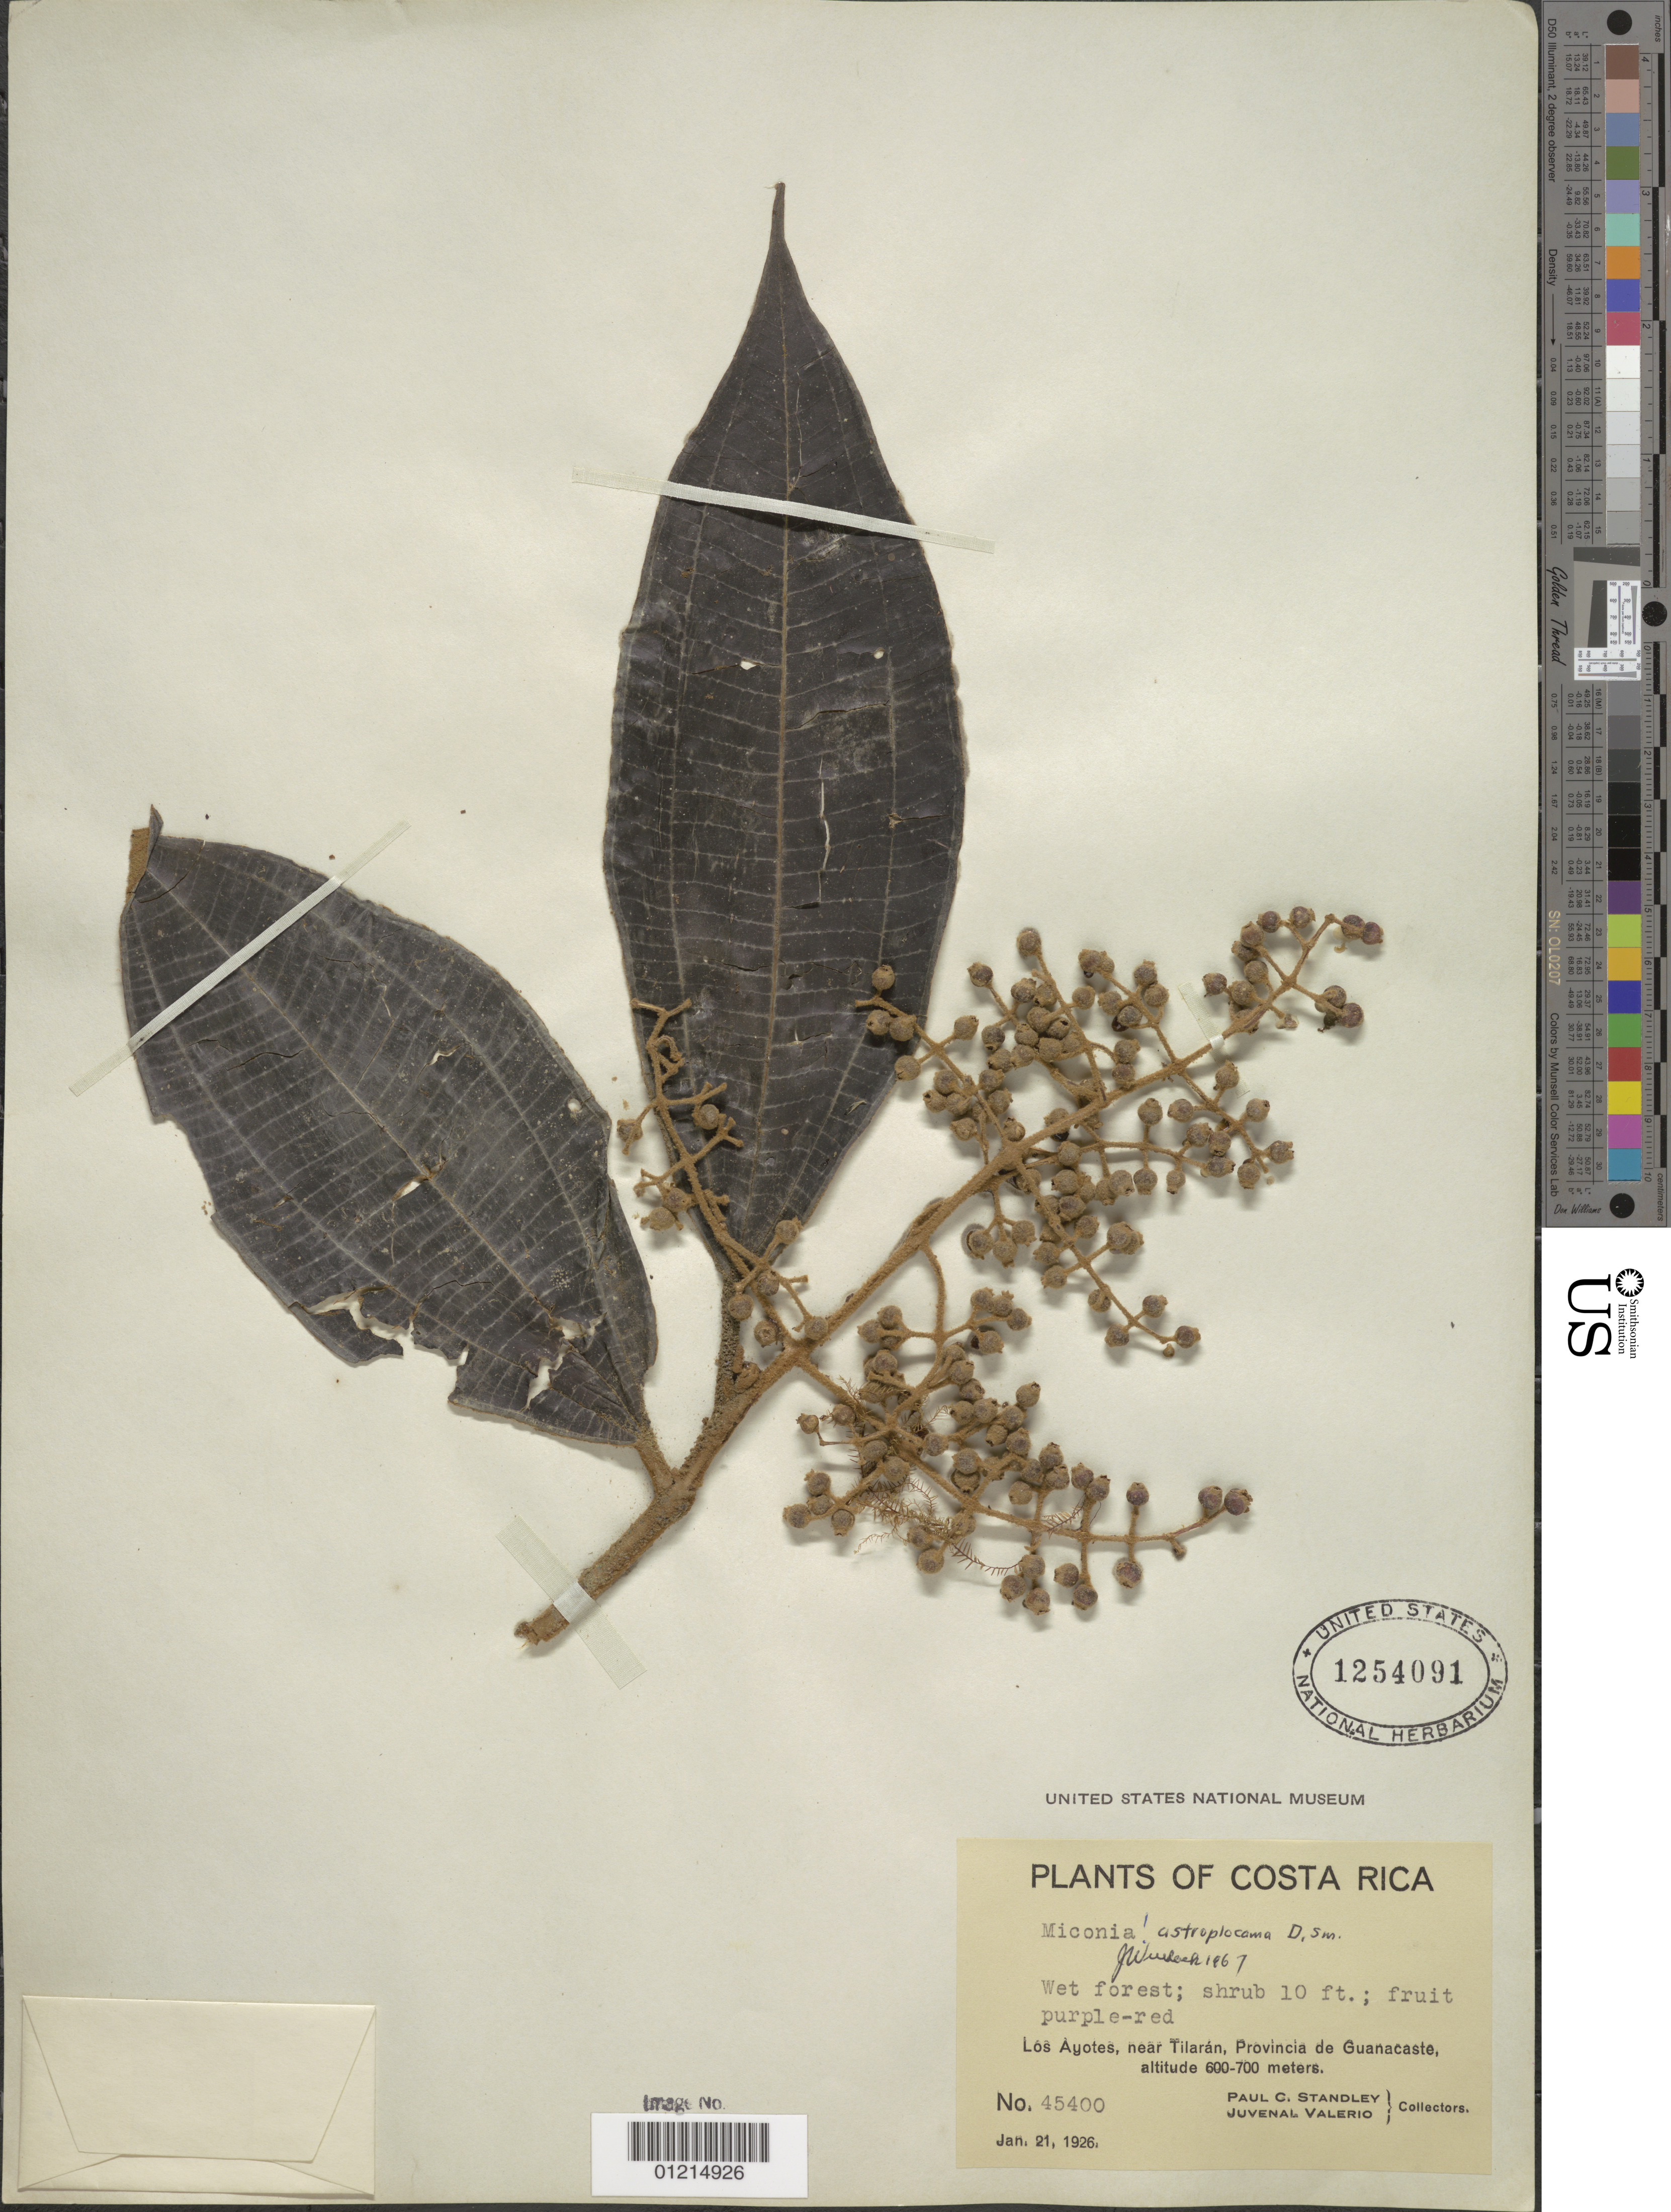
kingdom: Plantae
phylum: Tracheophyta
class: Magnoliopsida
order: Myrtales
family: Melastomataceae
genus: Miconia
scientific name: Miconia astroplocama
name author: Donn. Sm.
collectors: P. C. Standley & J. Valerio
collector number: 45400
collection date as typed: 21 Jan 1926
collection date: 1926-01-21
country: Costa Rica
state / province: Guanacaste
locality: Los Ayotes, near Tilaran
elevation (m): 600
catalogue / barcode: US 1254091